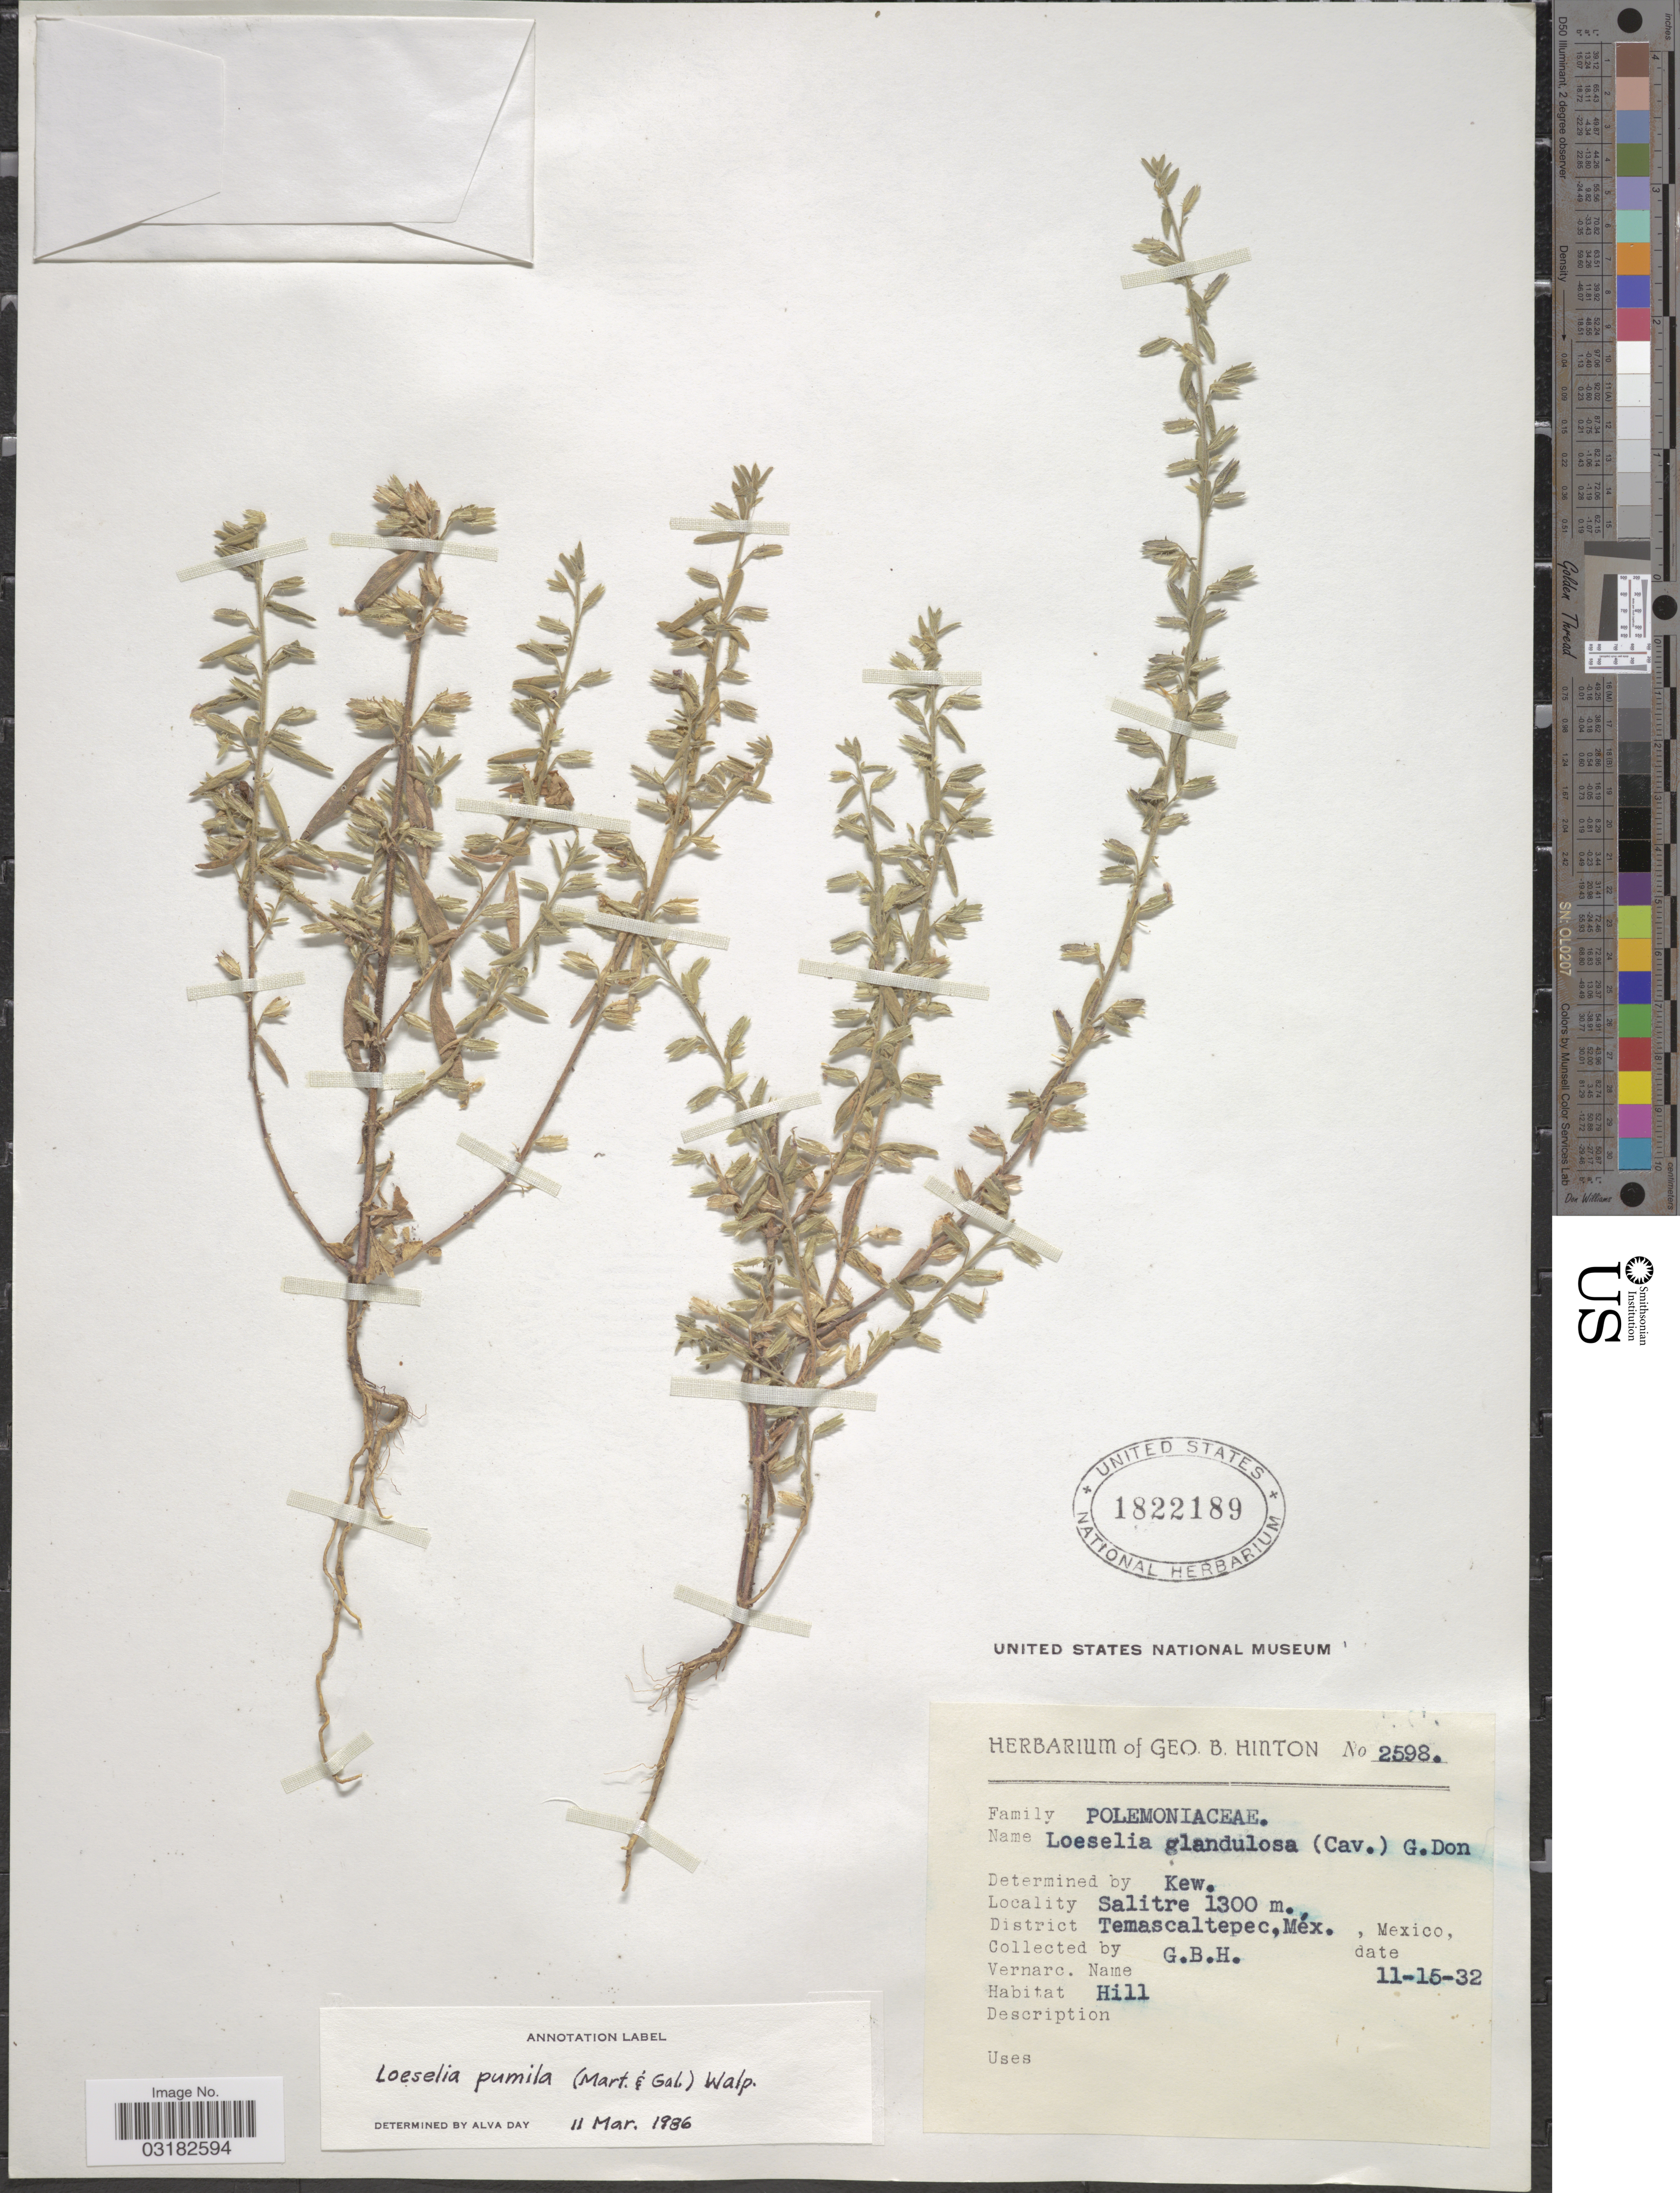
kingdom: Plantae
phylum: Tracheophyta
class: Magnoliopsida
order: Ericales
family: Polemoniaceae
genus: Loeselia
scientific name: Loeselia pumila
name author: (M. Martens & Galeotti) Walp.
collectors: G. B. Hinton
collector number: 2598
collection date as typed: Transcribed d/m/y: 15/11/32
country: Mexico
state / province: México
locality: Salitre. District Temascaltepec, Méx. Hill.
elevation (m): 1300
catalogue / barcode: US 1822189